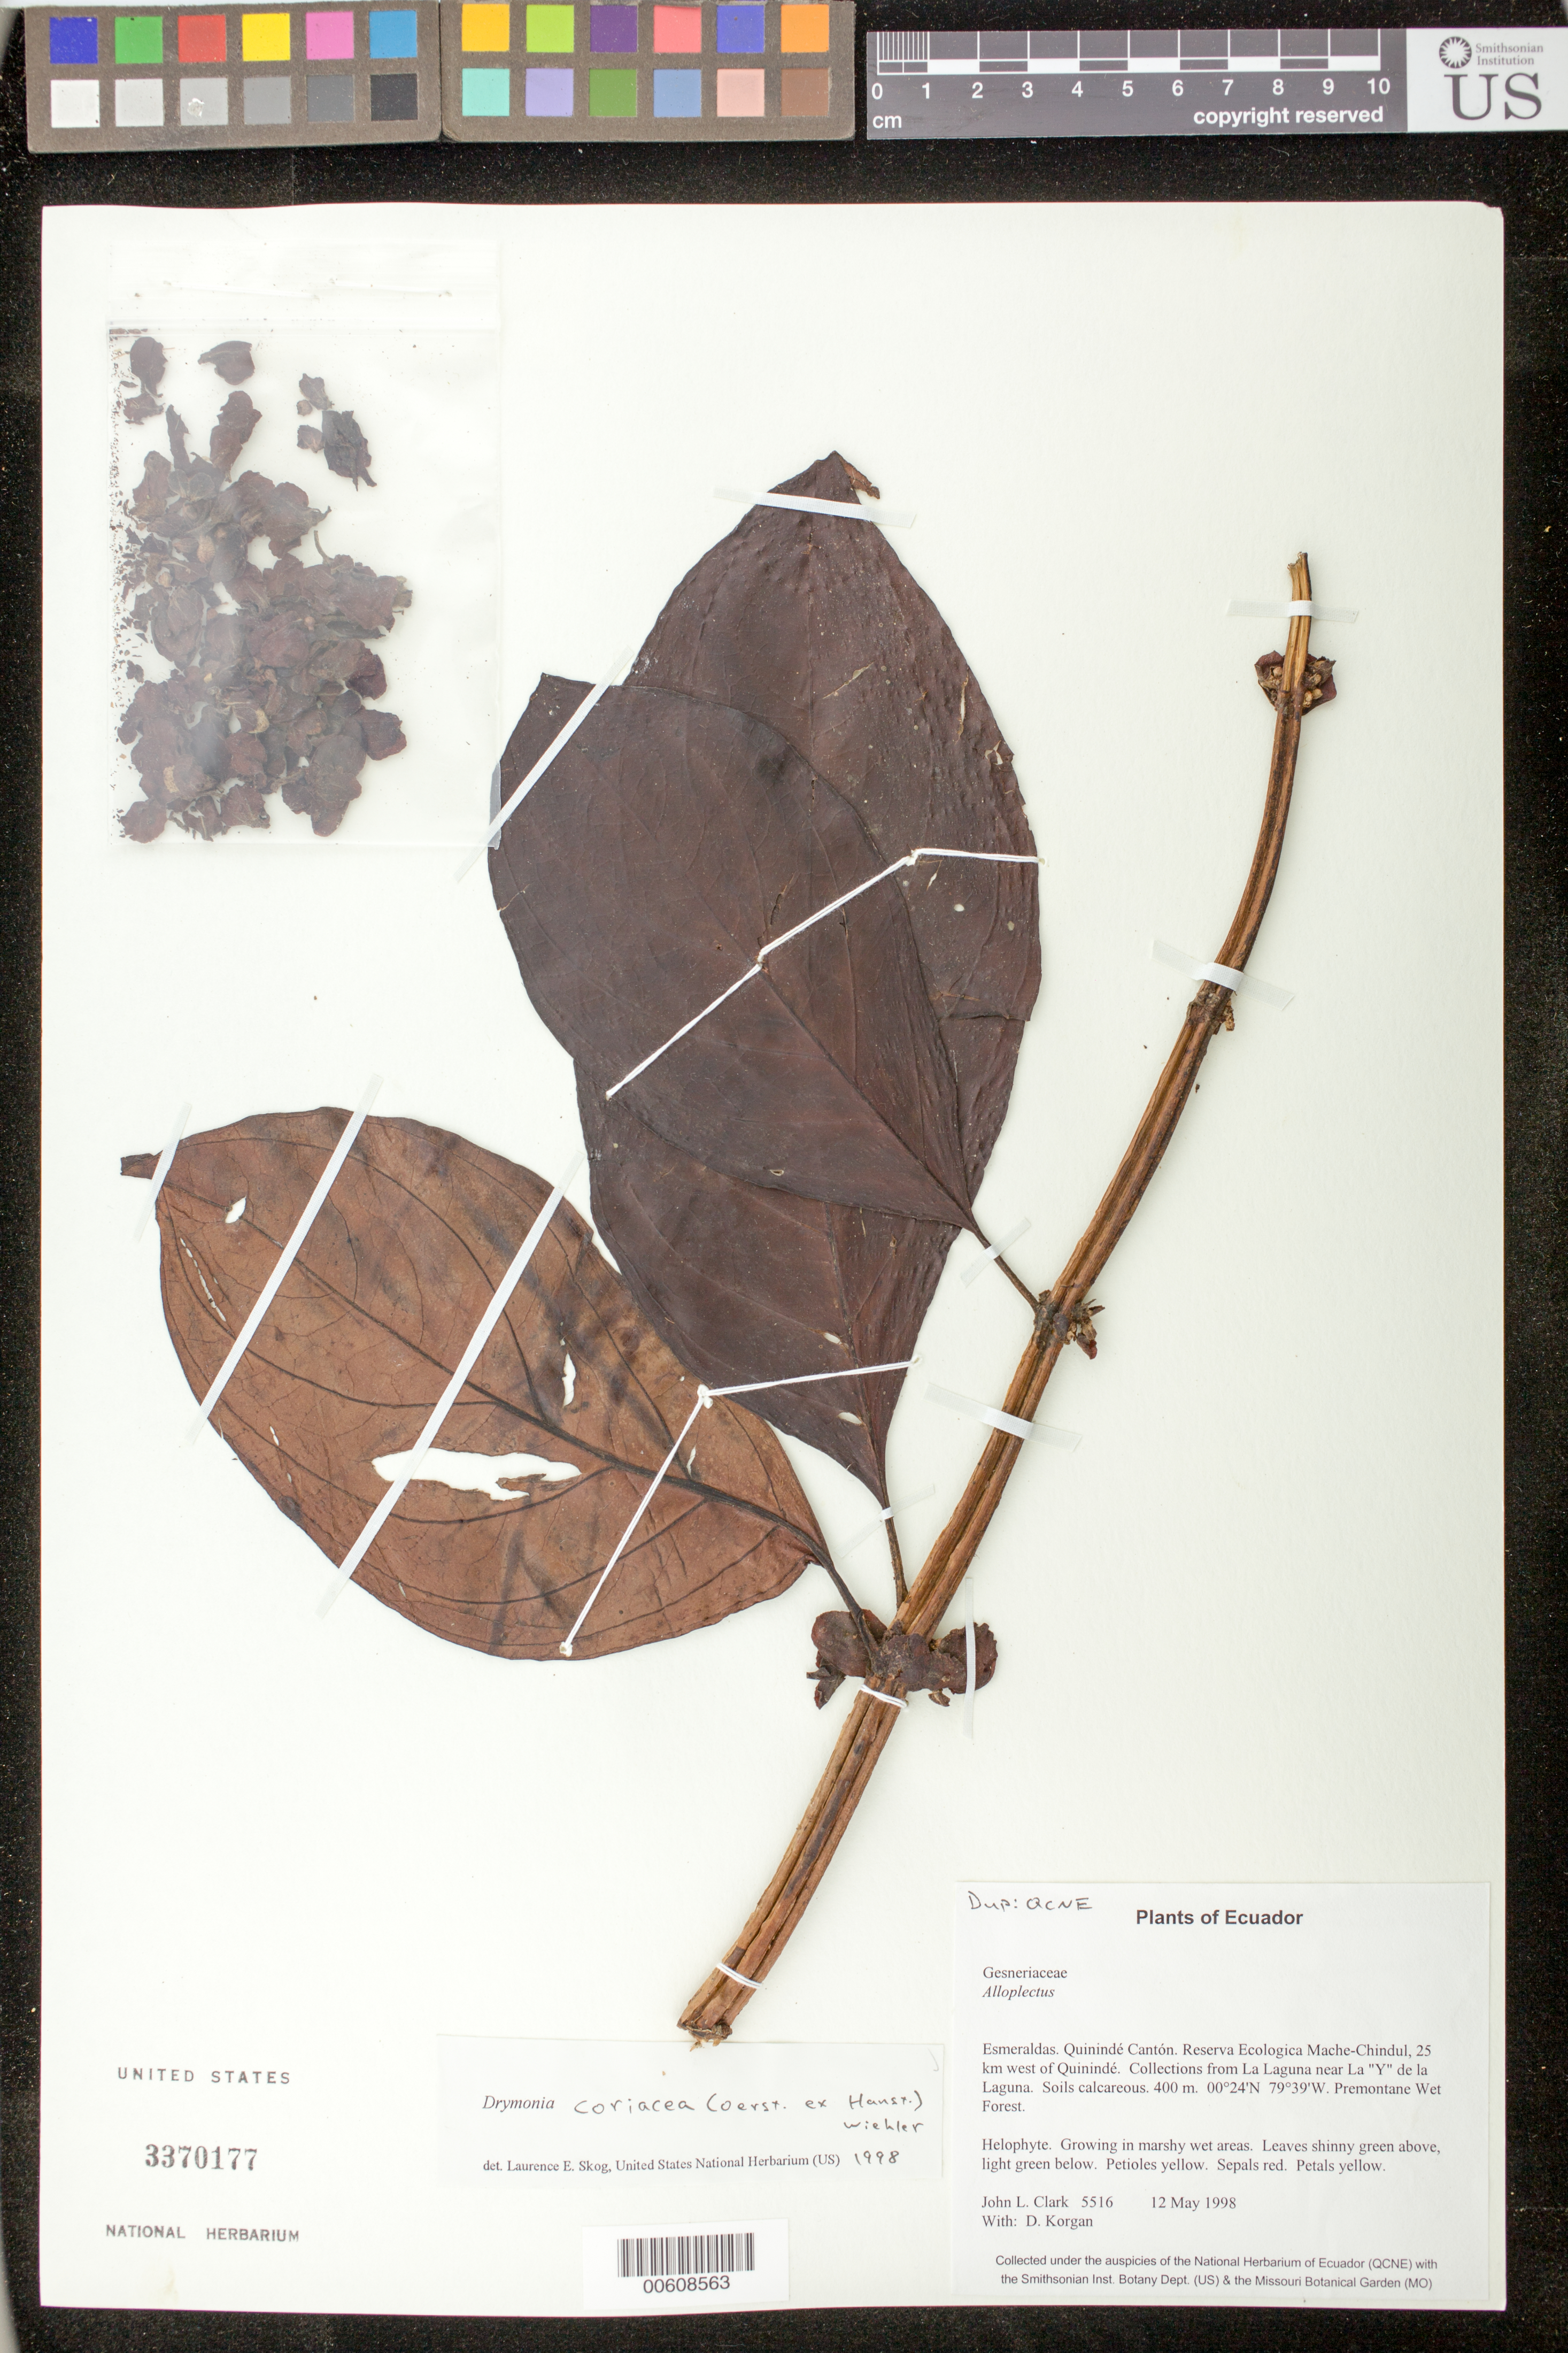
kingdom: Plantae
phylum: Tracheophyta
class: Magnoliopsida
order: Lamiales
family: Gesneriaceae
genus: Drymonia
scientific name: Drymonia coriacea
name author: (Oerst. ex Hanst.) Wiehler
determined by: Skog, Laurence E.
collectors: J. L. Clark & D. Korgan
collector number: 5516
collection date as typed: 12 May 1998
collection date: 1998-05-12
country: Ecuador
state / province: Esmeraldas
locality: Quinindé Cantón. Reserva Ecologica Mache-Chindul, 25 km west of Quinindé. Collections from La Laguna near La "Y" de la Laguna. Soils calcareous.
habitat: Premontane Wet Forest.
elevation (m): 400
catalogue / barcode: US 3370177